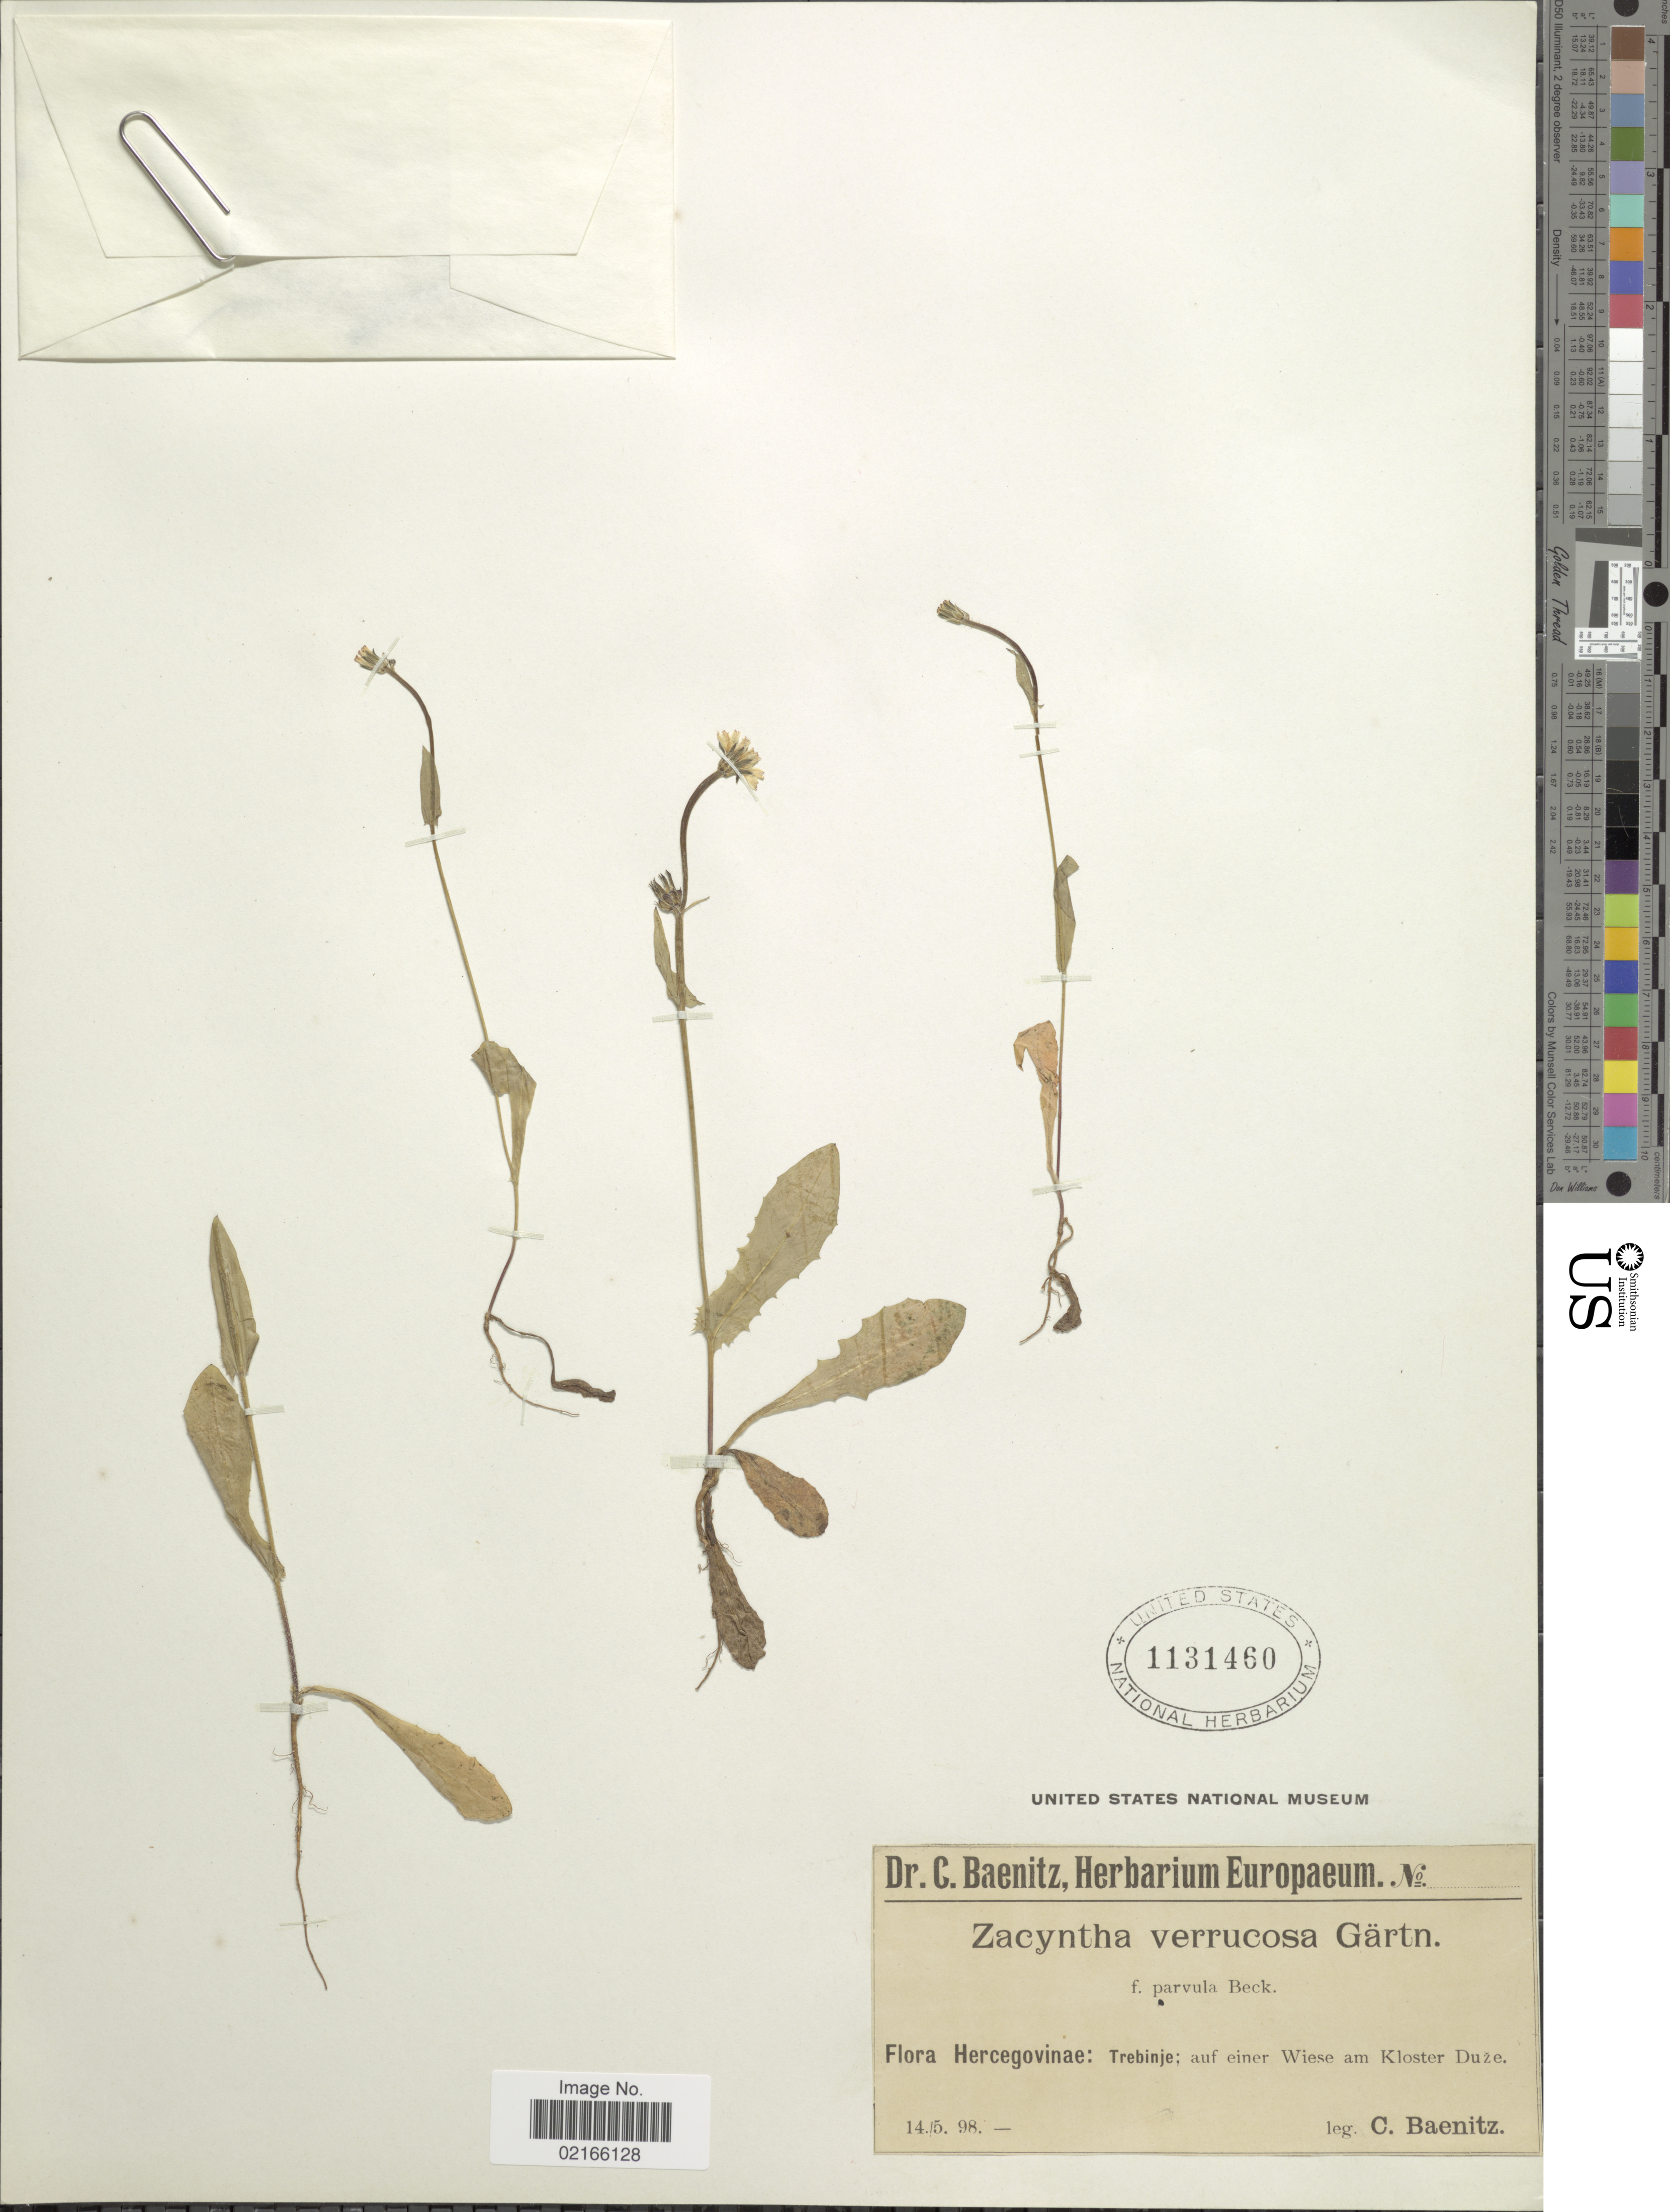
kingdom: Plantae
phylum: Tracheophyta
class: Magnoliopsida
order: Asterales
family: Asteraceae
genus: Crepis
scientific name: Crepis zacintha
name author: (L.) Loisel.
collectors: C. G. Baenitz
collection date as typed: Transcribed d/m/y: 14/5/98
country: Bosnia and Herzegovina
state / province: Srpska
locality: Hercegovinae: Trebinje; auf einer Wiese am Kloster Duze (Duzi).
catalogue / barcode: US 1131460